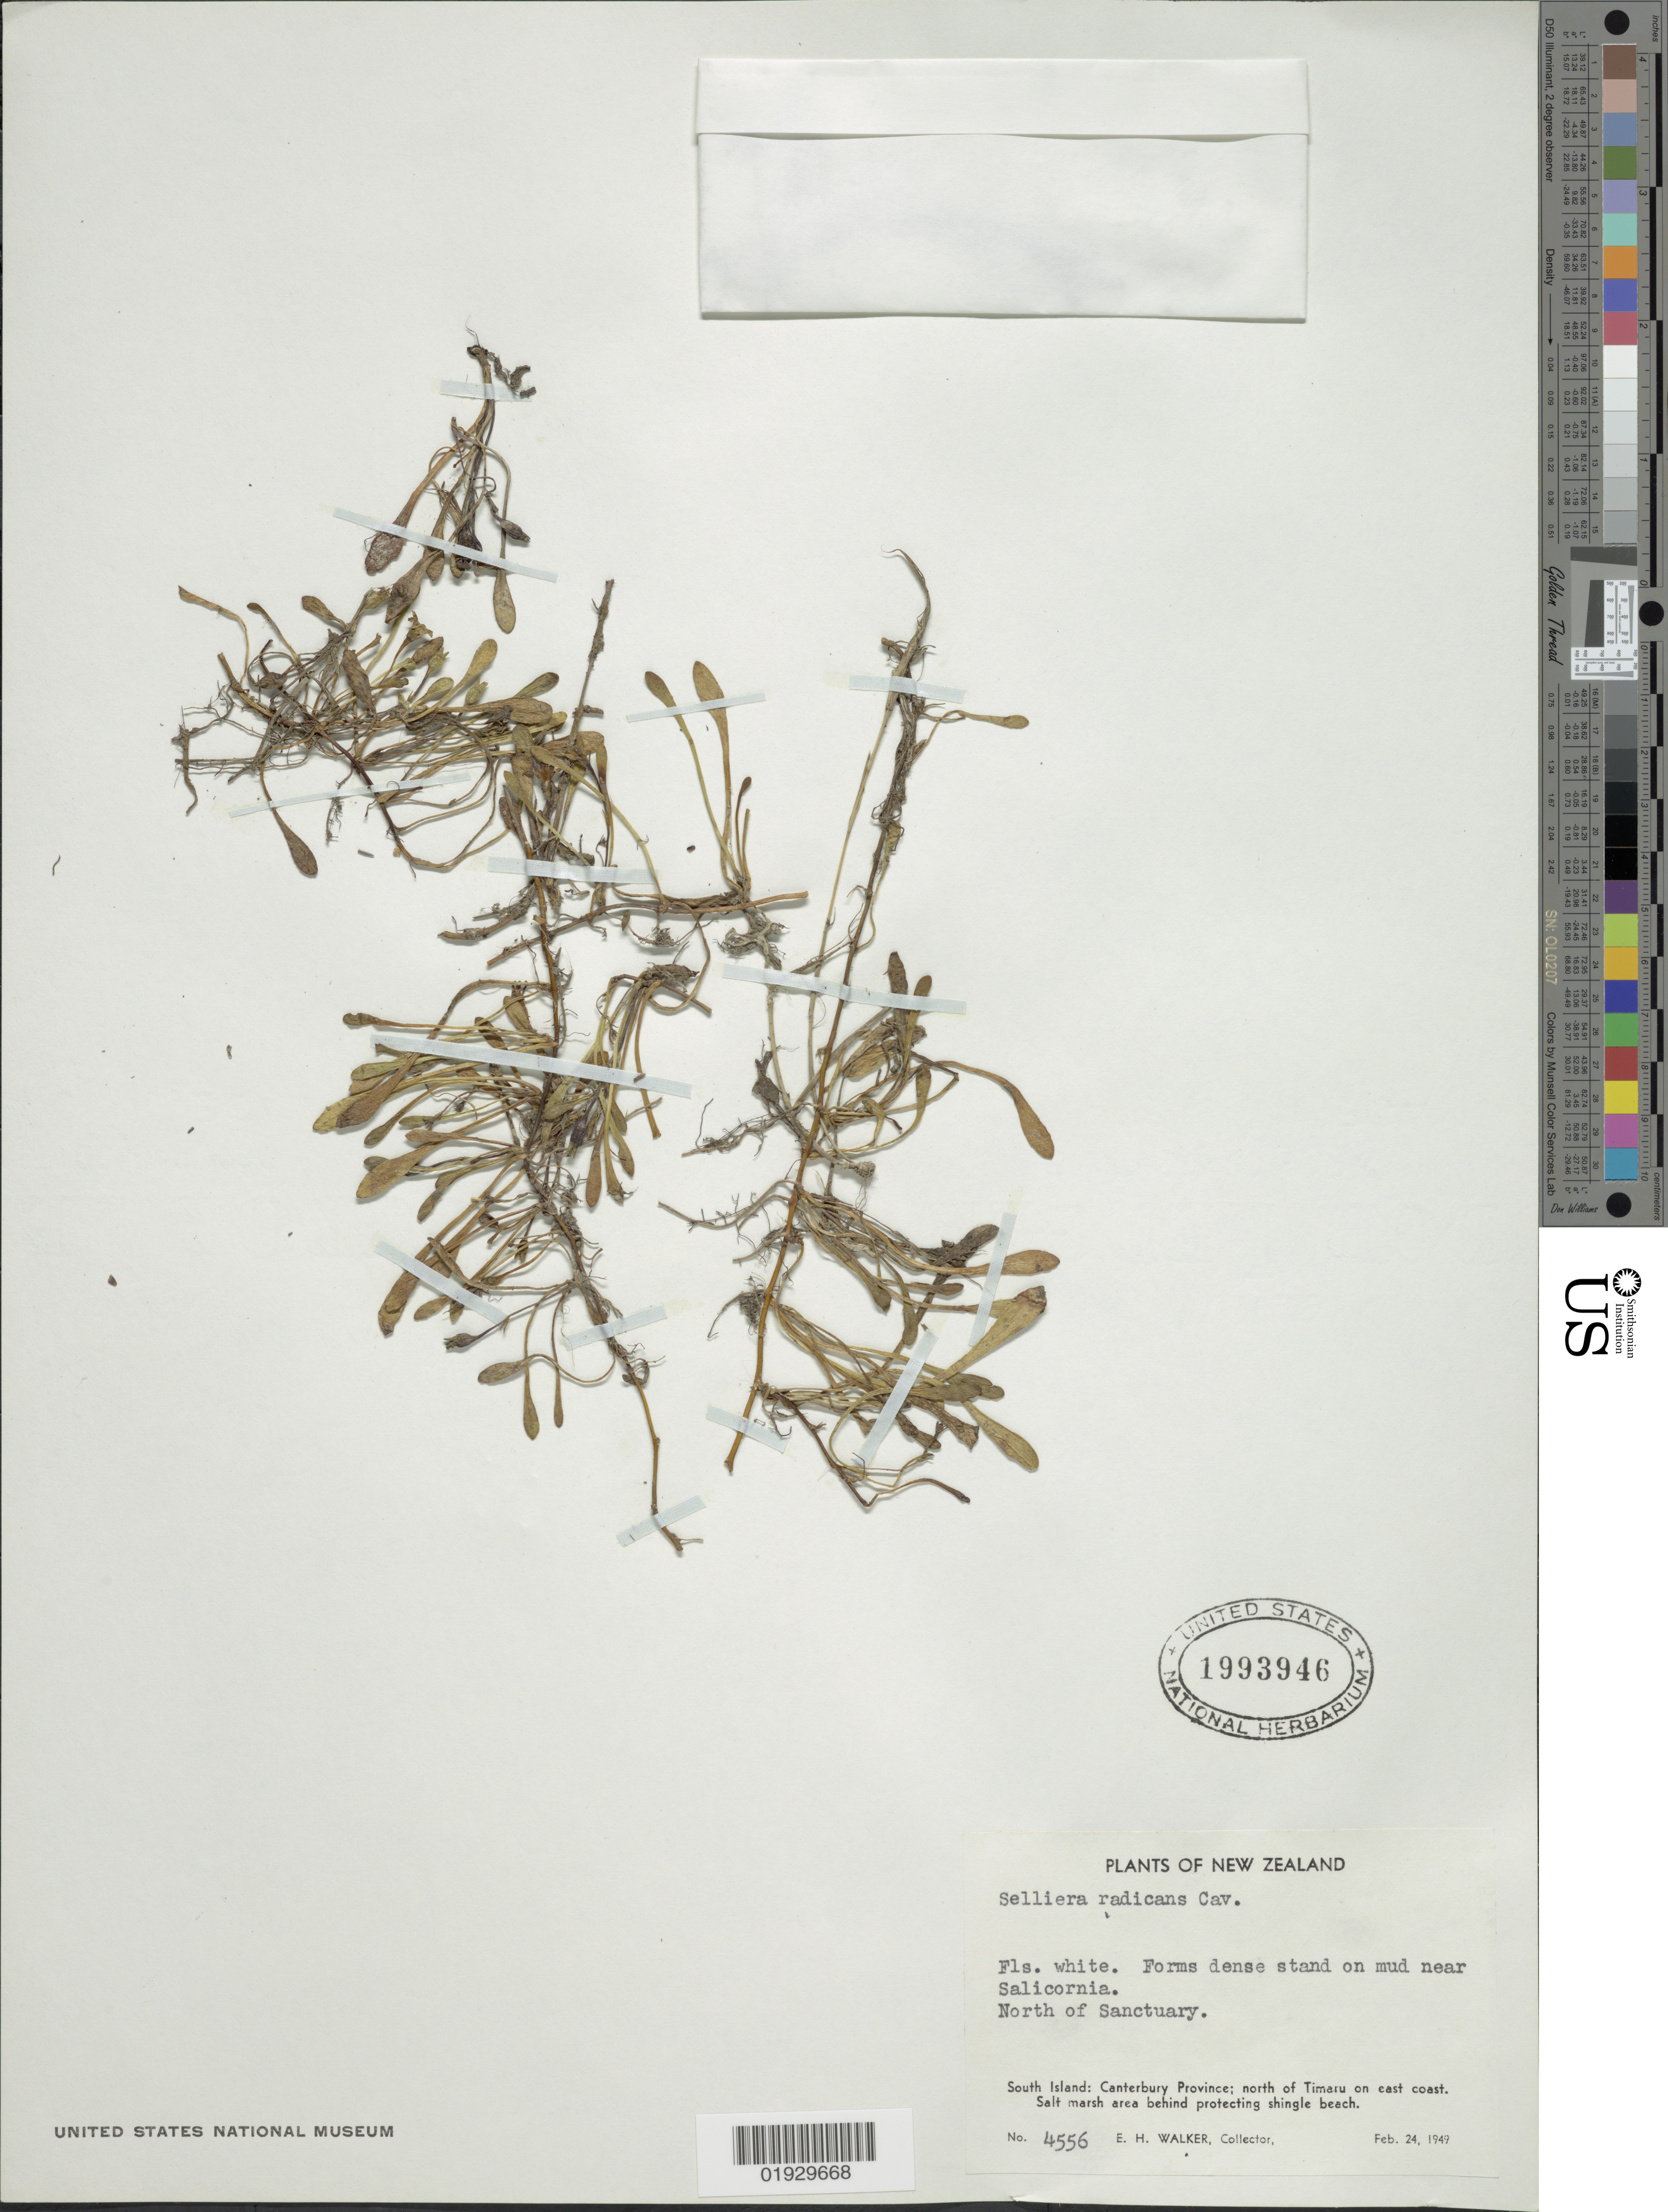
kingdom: Plantae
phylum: Tracheophyta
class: Magnoliopsida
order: Asterales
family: Goodeniaceae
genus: Selliera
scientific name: Selliera radicans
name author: Cav.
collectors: E. H. Walker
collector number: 4556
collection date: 1949-02-24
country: New Zealand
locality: North of Sanctuary. South Island: Canterbury Province; north of Timaru on east coast.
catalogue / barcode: US 1993946